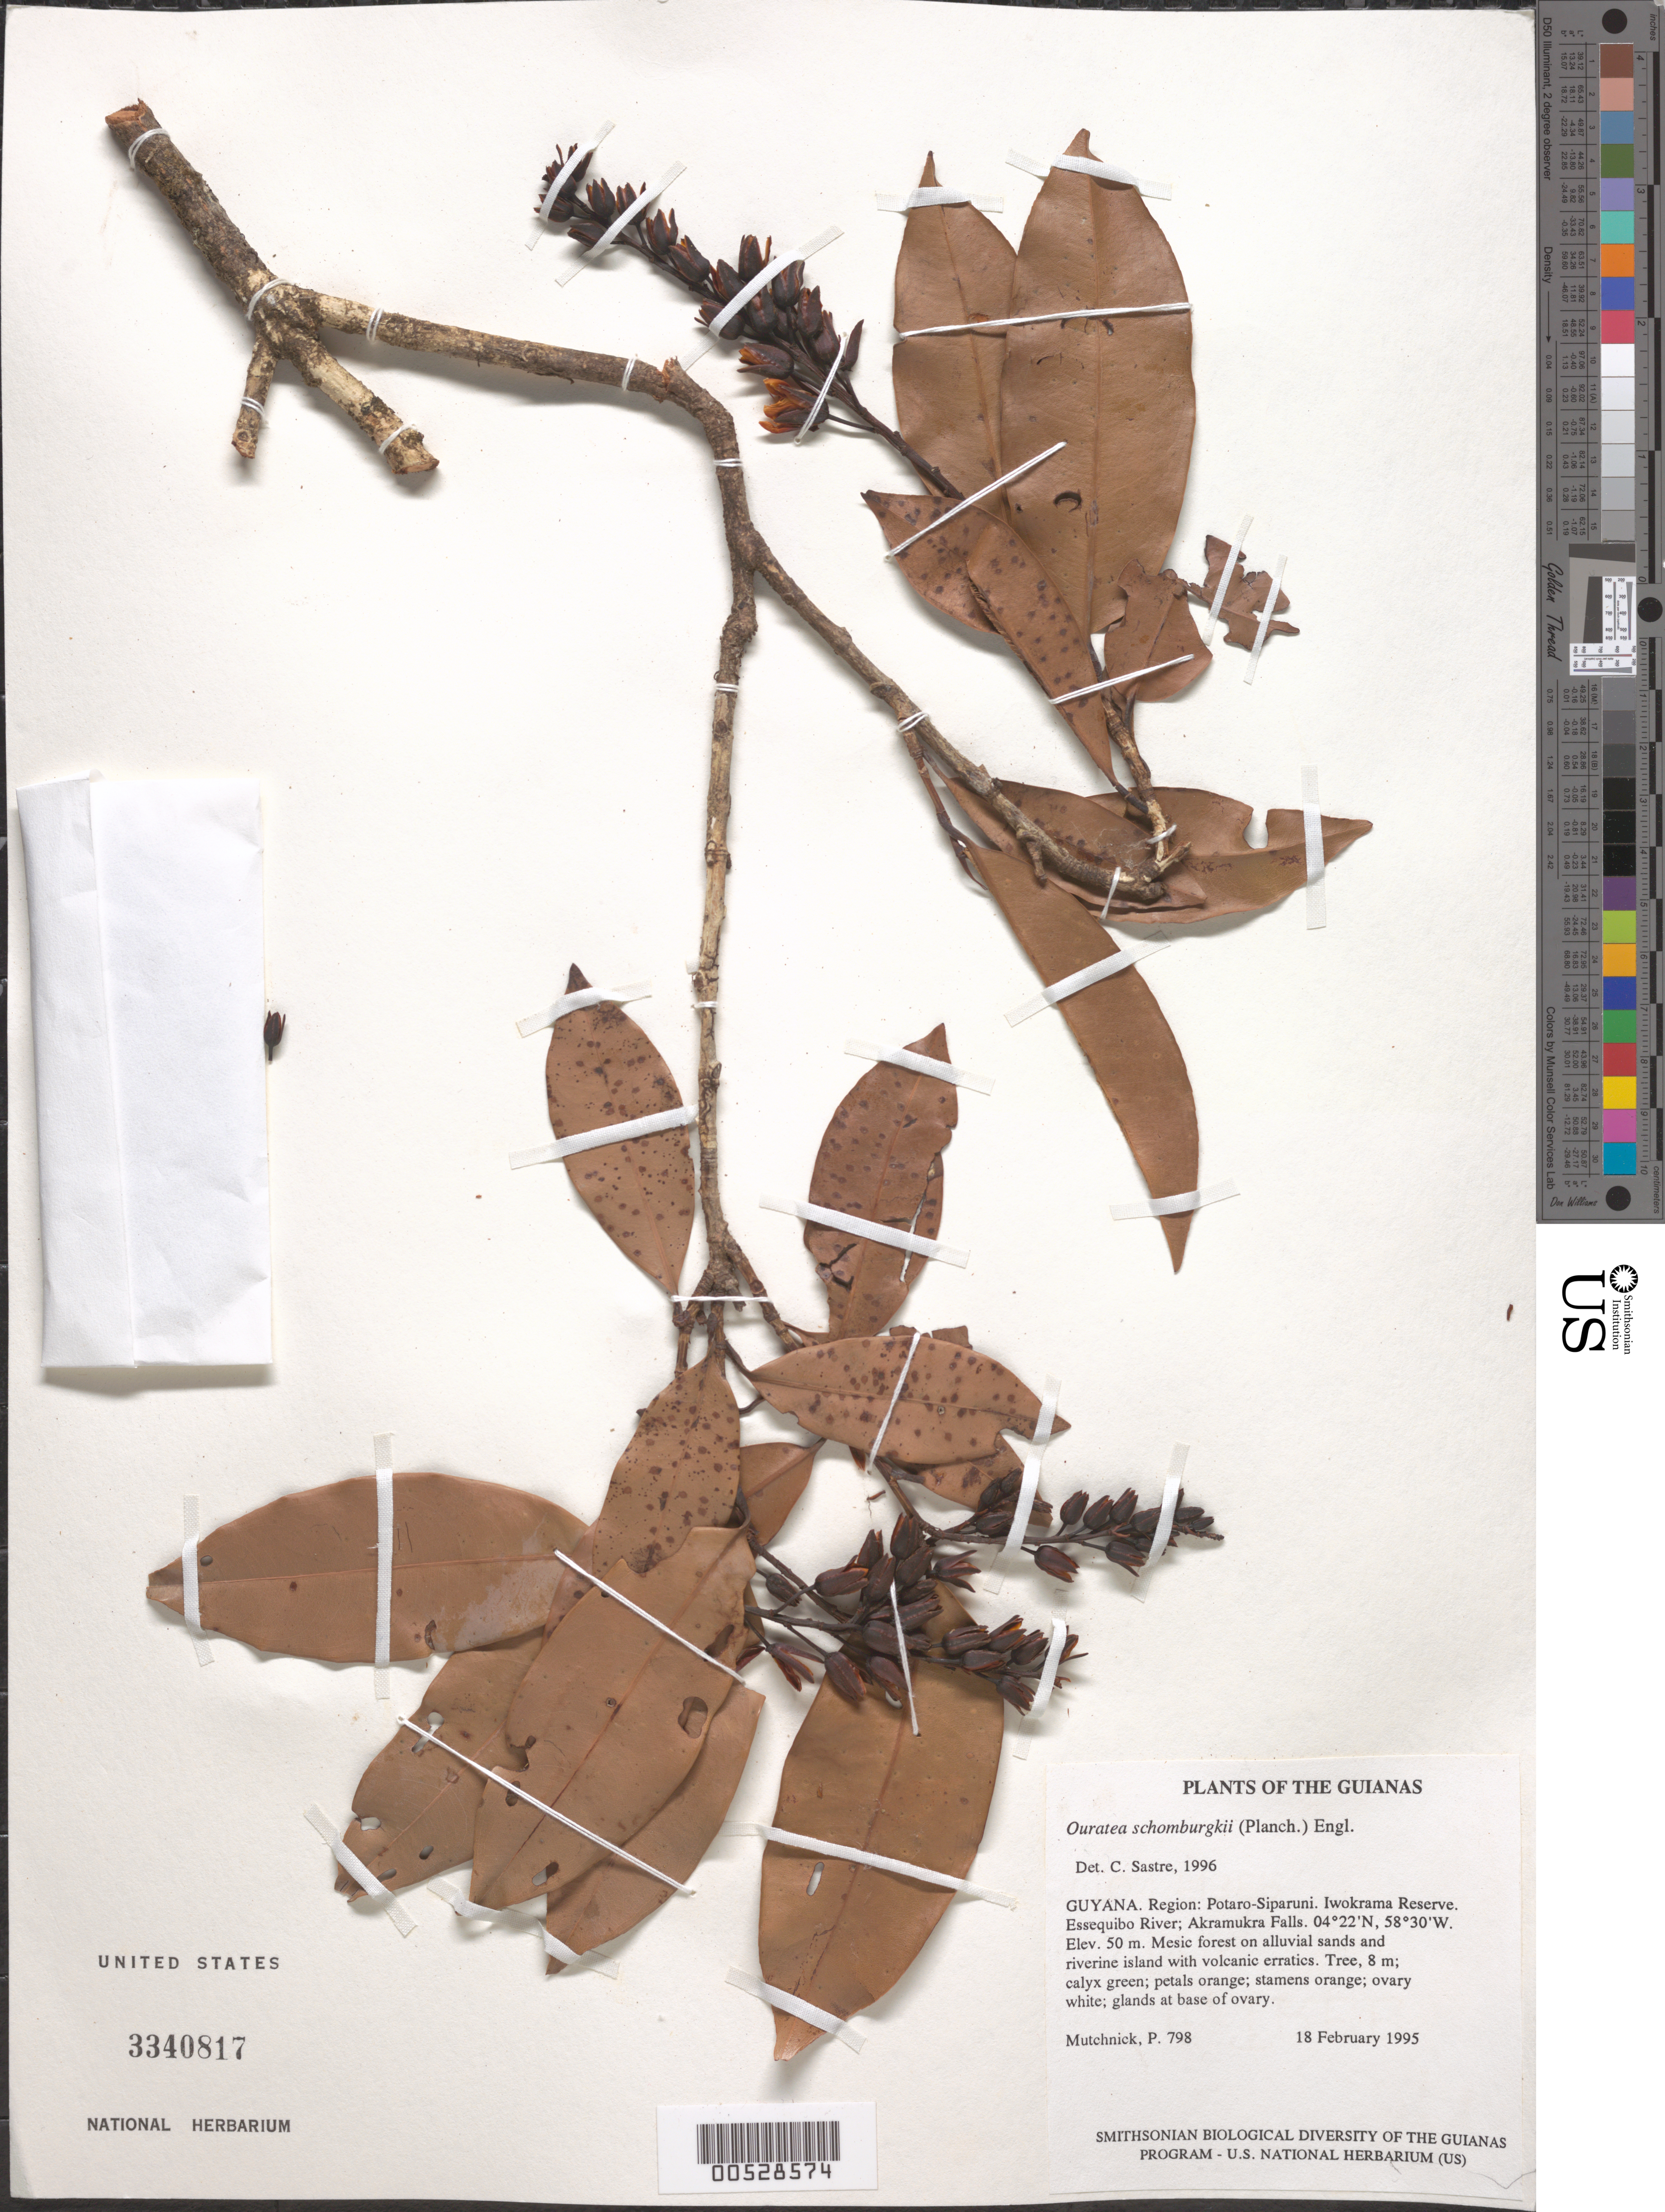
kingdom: Plantae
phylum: Tracheophyta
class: Magnoliopsida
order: Malpighiales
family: Ochnaceae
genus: Ouratea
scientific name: Ouratea schomburgkii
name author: (Planch.) Engl.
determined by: Sastre, C. H. L.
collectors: P. Mutchnick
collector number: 798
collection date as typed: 18 February 1995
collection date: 1995-02-18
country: Guyana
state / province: Potaro-Siparuni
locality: Iwokrama Reserve. Essequibo River; Akramukra Falls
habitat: Mesic forest on alluvial sands and riverine island with volcanic erratics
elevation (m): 50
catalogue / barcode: US 3340817